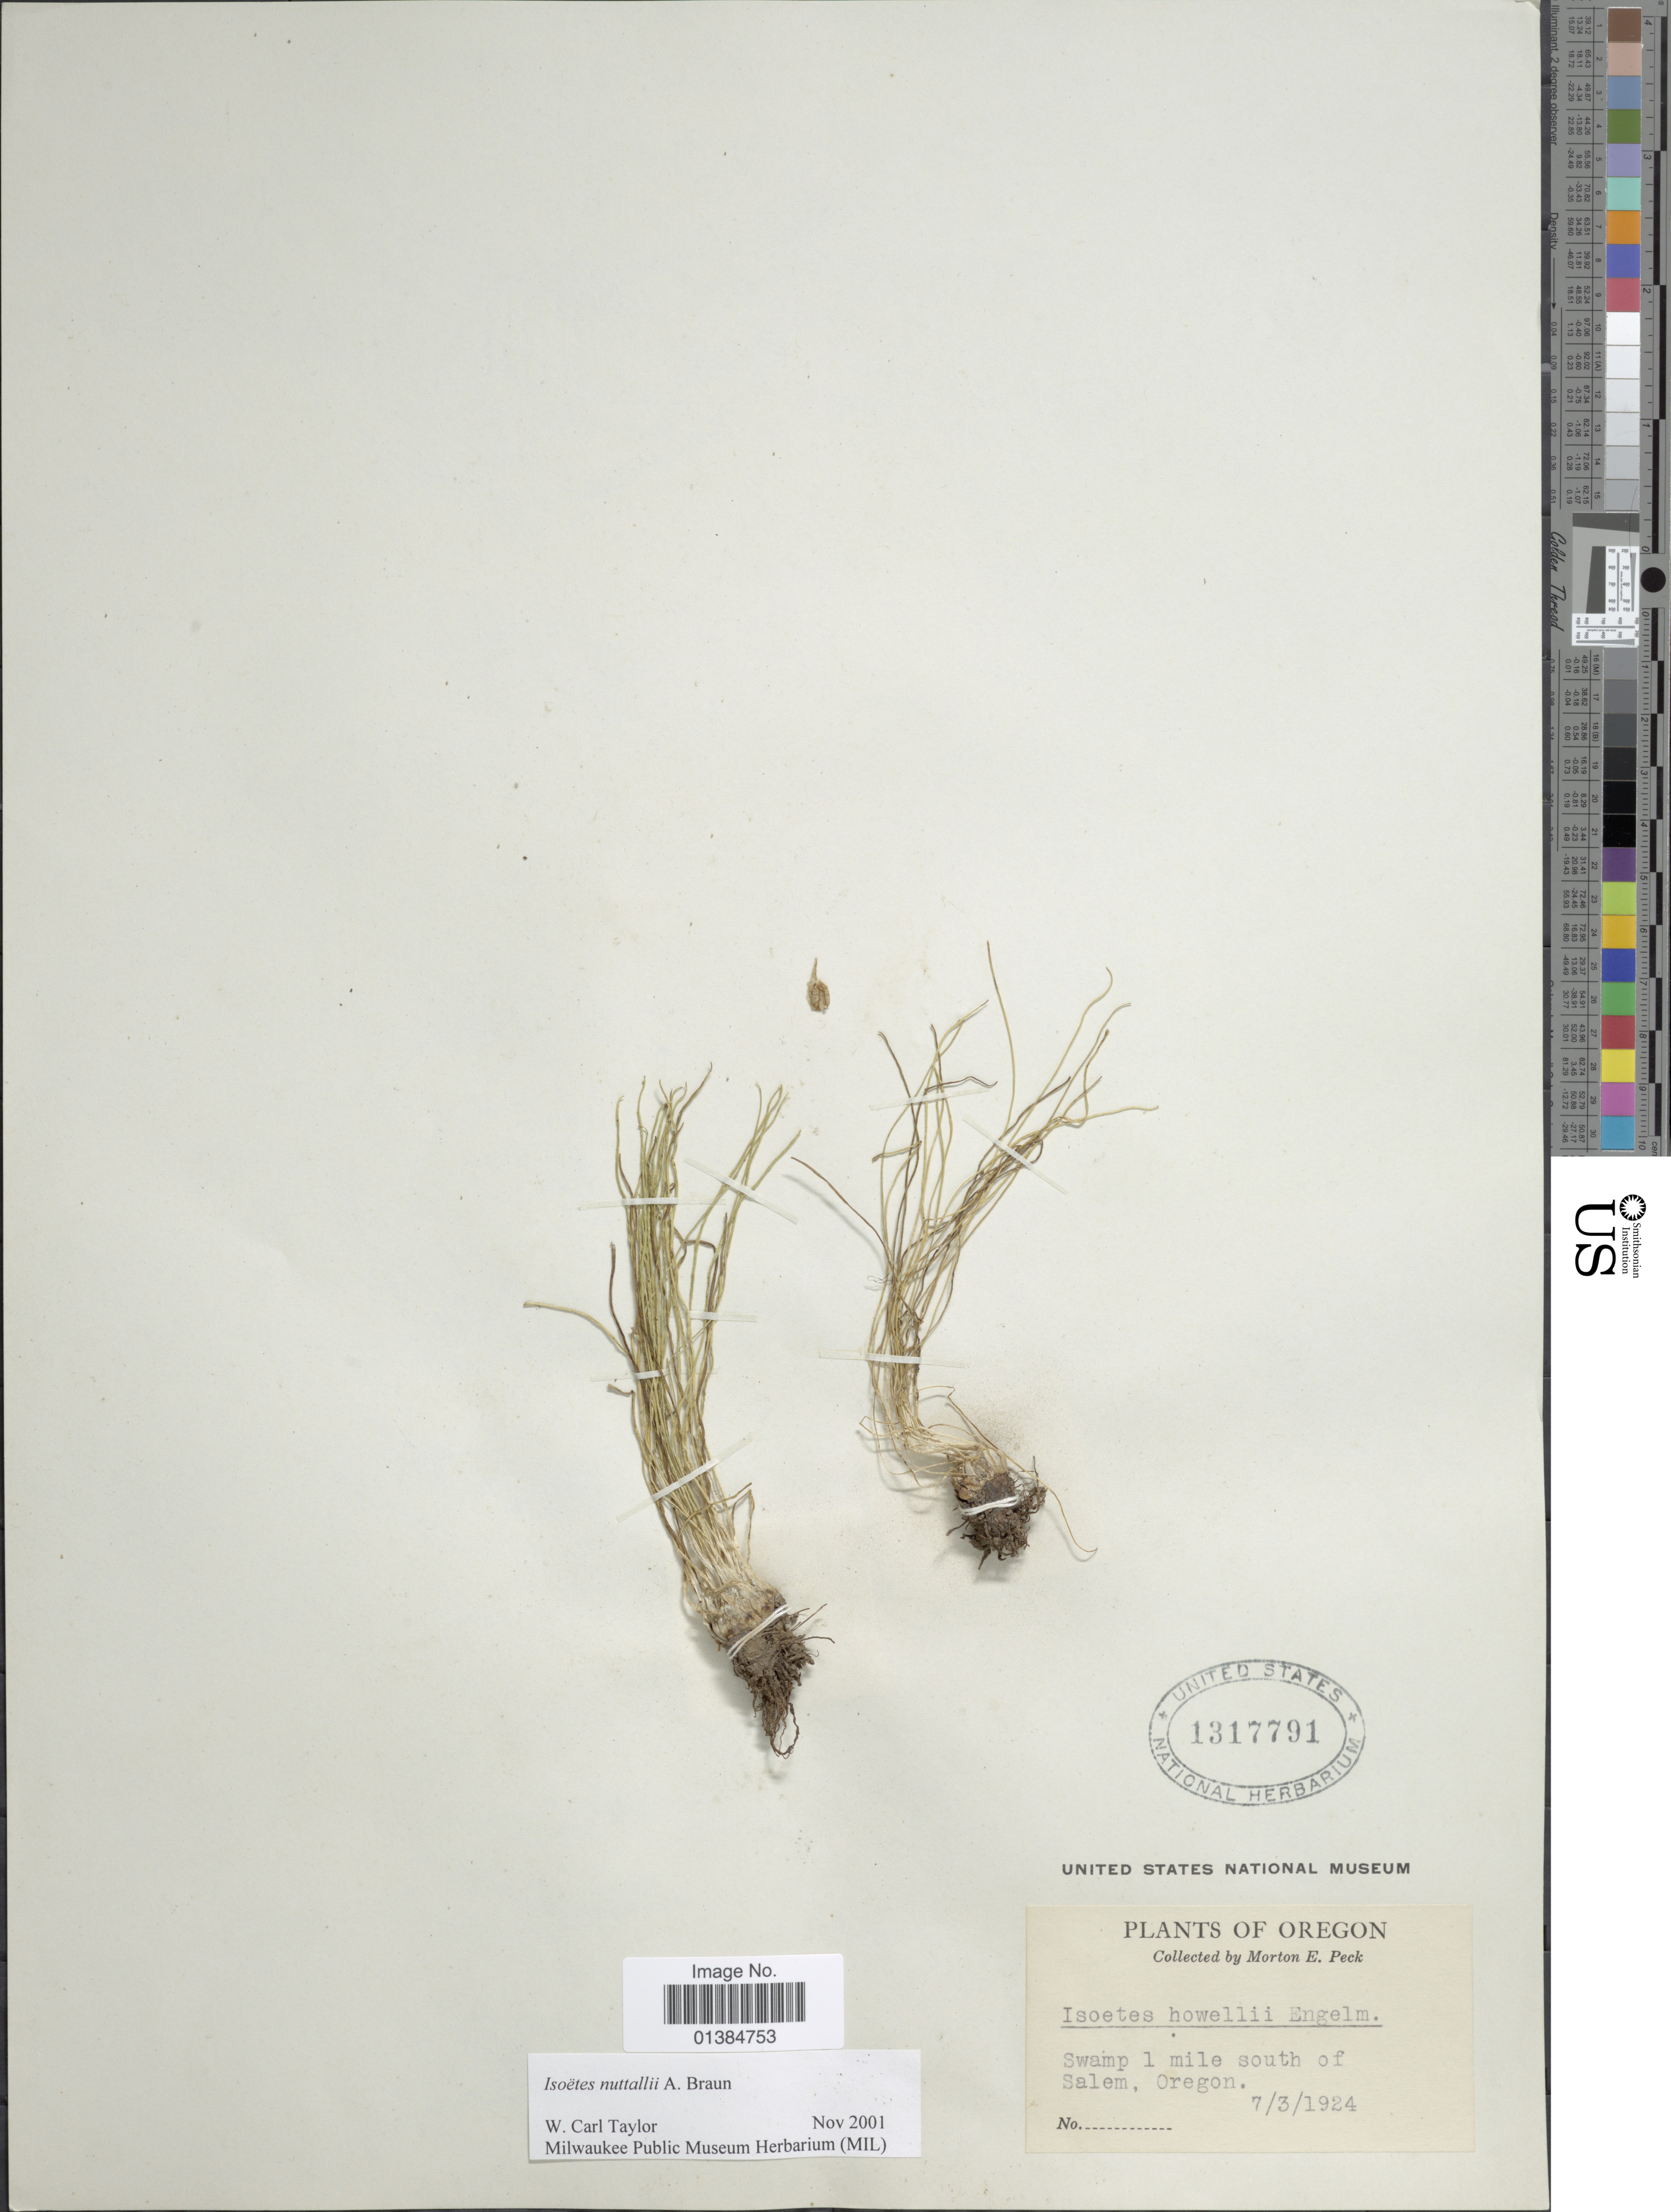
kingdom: Plantae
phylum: Tracheophyta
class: Lycopodiopsida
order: Isoetales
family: Isoetaceae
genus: Isoetes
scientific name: Isoetes nuttallii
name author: A. Braun ex Engelm.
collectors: M. E. Peck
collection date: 1924-03-07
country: United States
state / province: Oregon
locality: Swamp 1 mile south of Salem.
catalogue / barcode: US 1317791